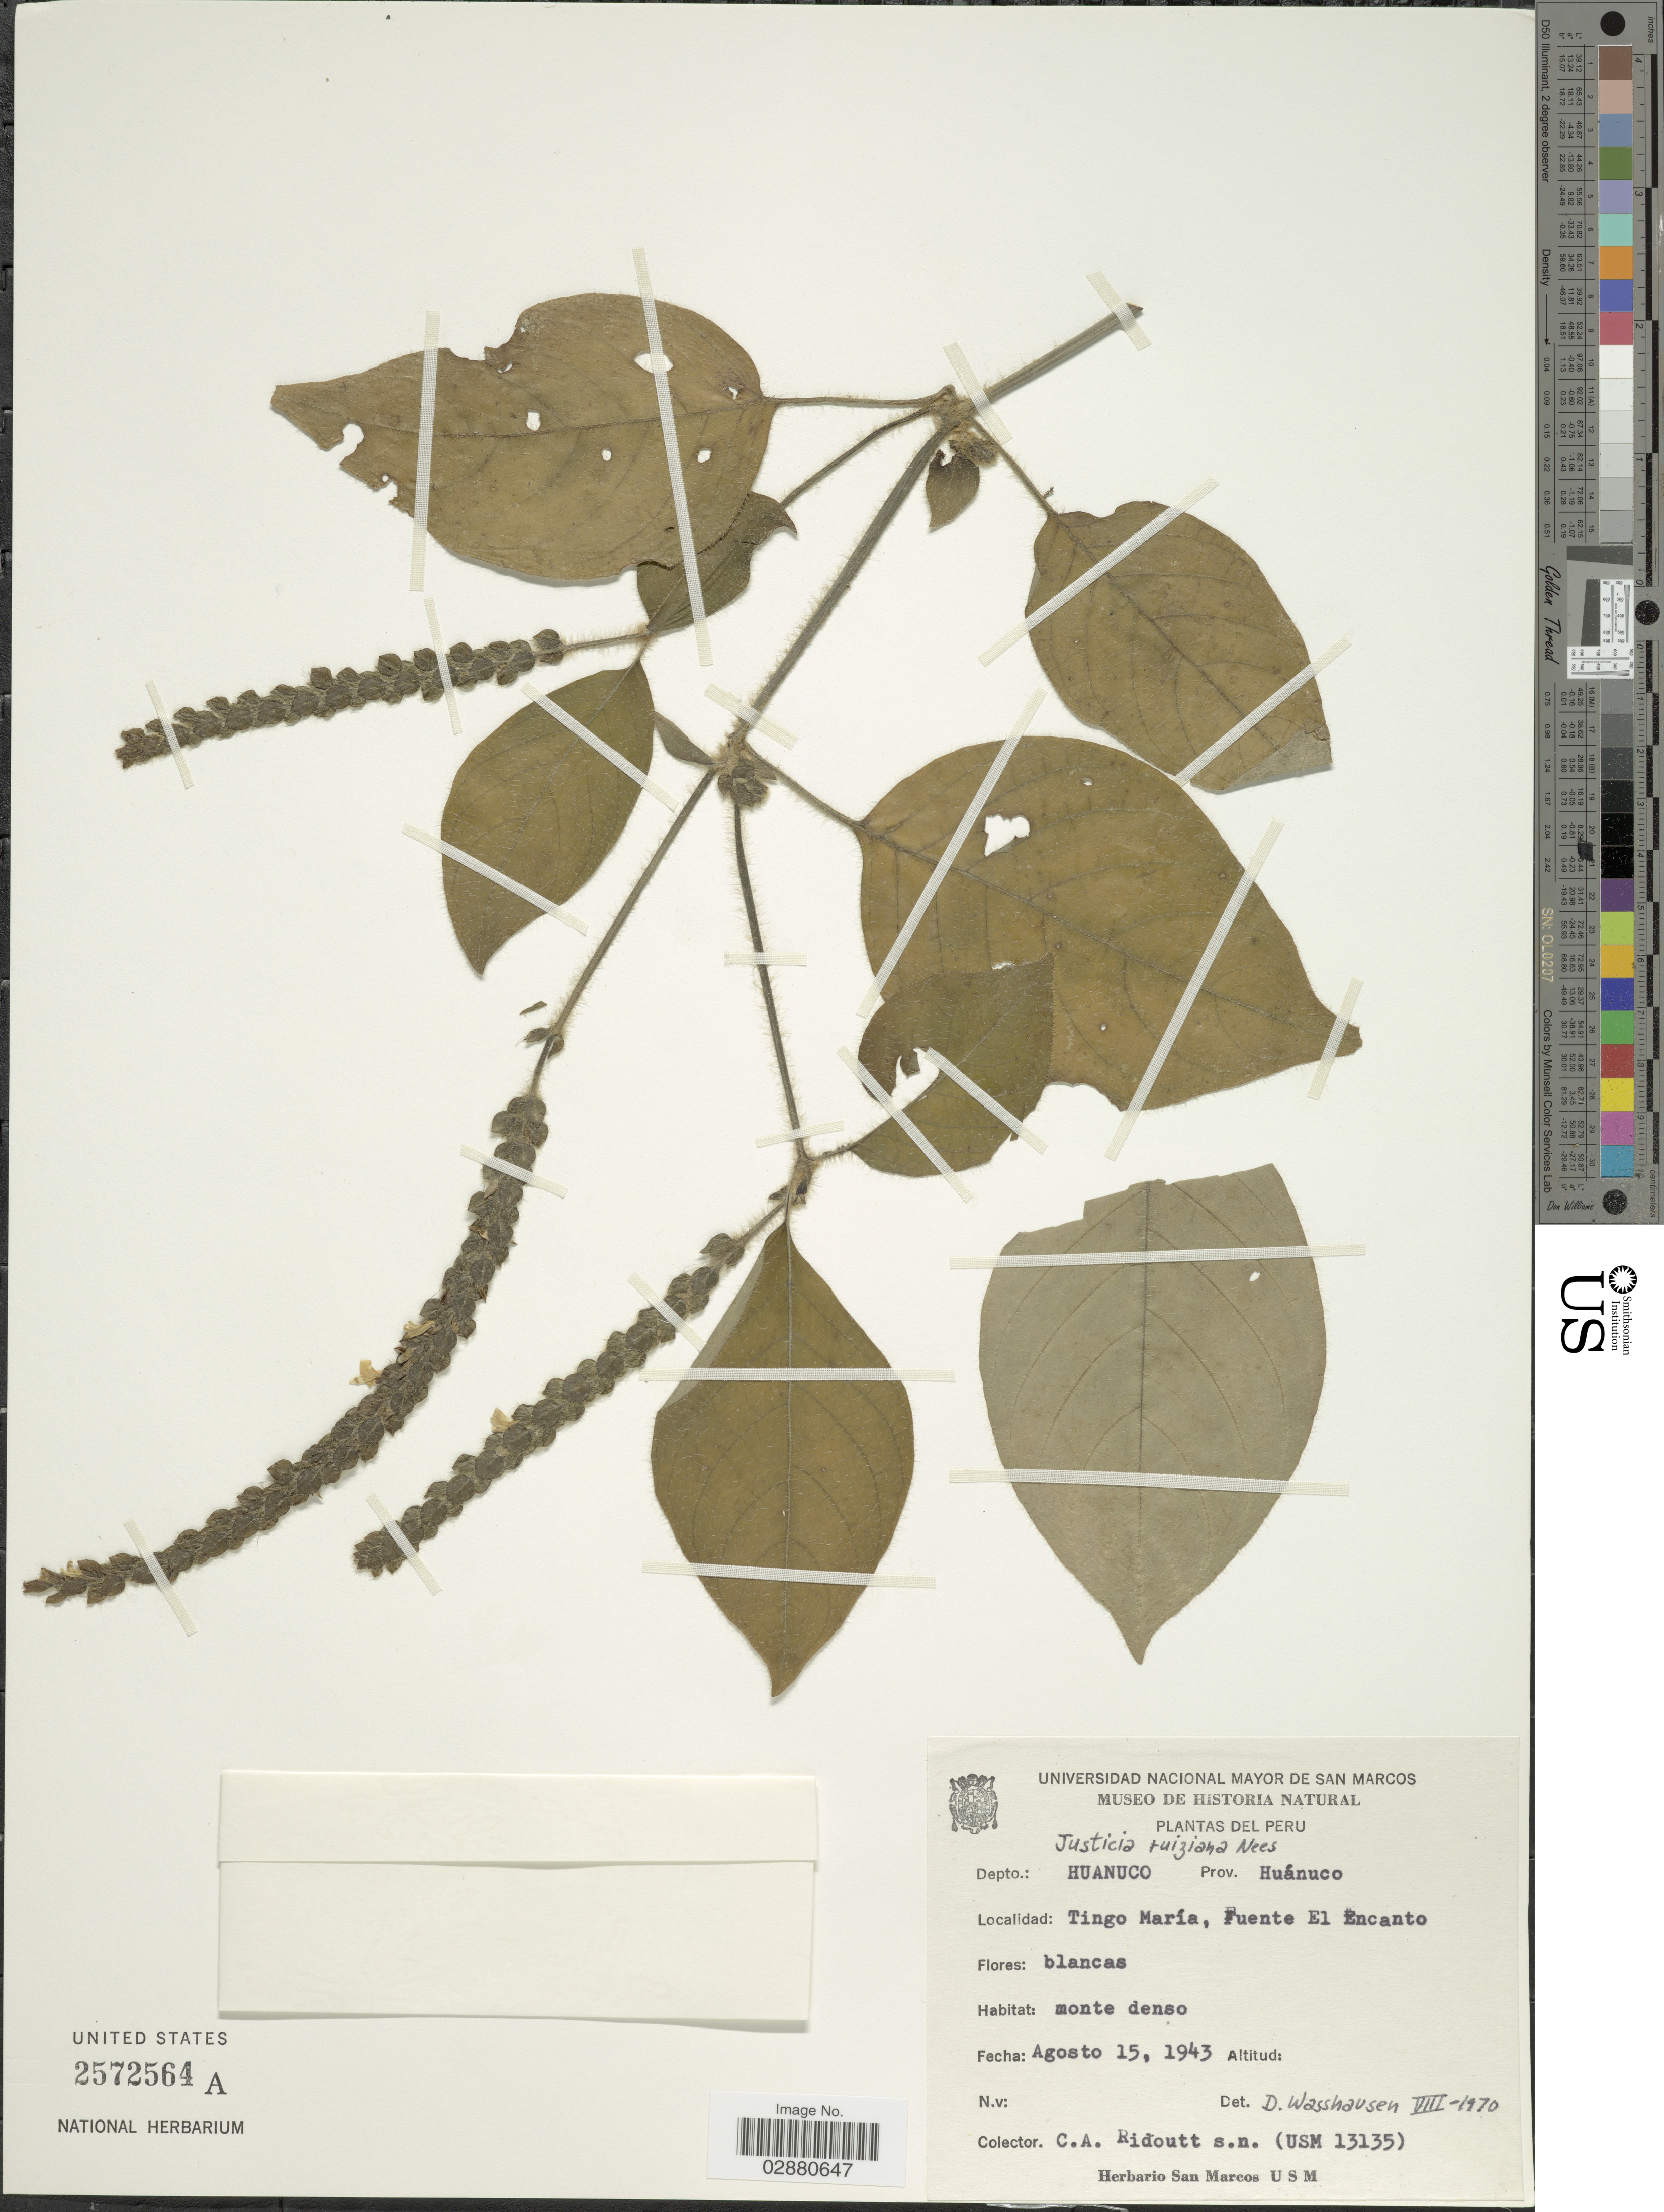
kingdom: Plantae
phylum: Tracheophyta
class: Magnoliopsida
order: Lamiales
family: Acanthaceae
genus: Justicia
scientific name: Justicia ruiziana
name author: Lindau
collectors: C. Ridoutt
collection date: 1943-08-15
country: Peru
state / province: Huánuco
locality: Depto.: Huanuco. Tingo María, Fuente El Encanto.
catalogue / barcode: US 2572564A